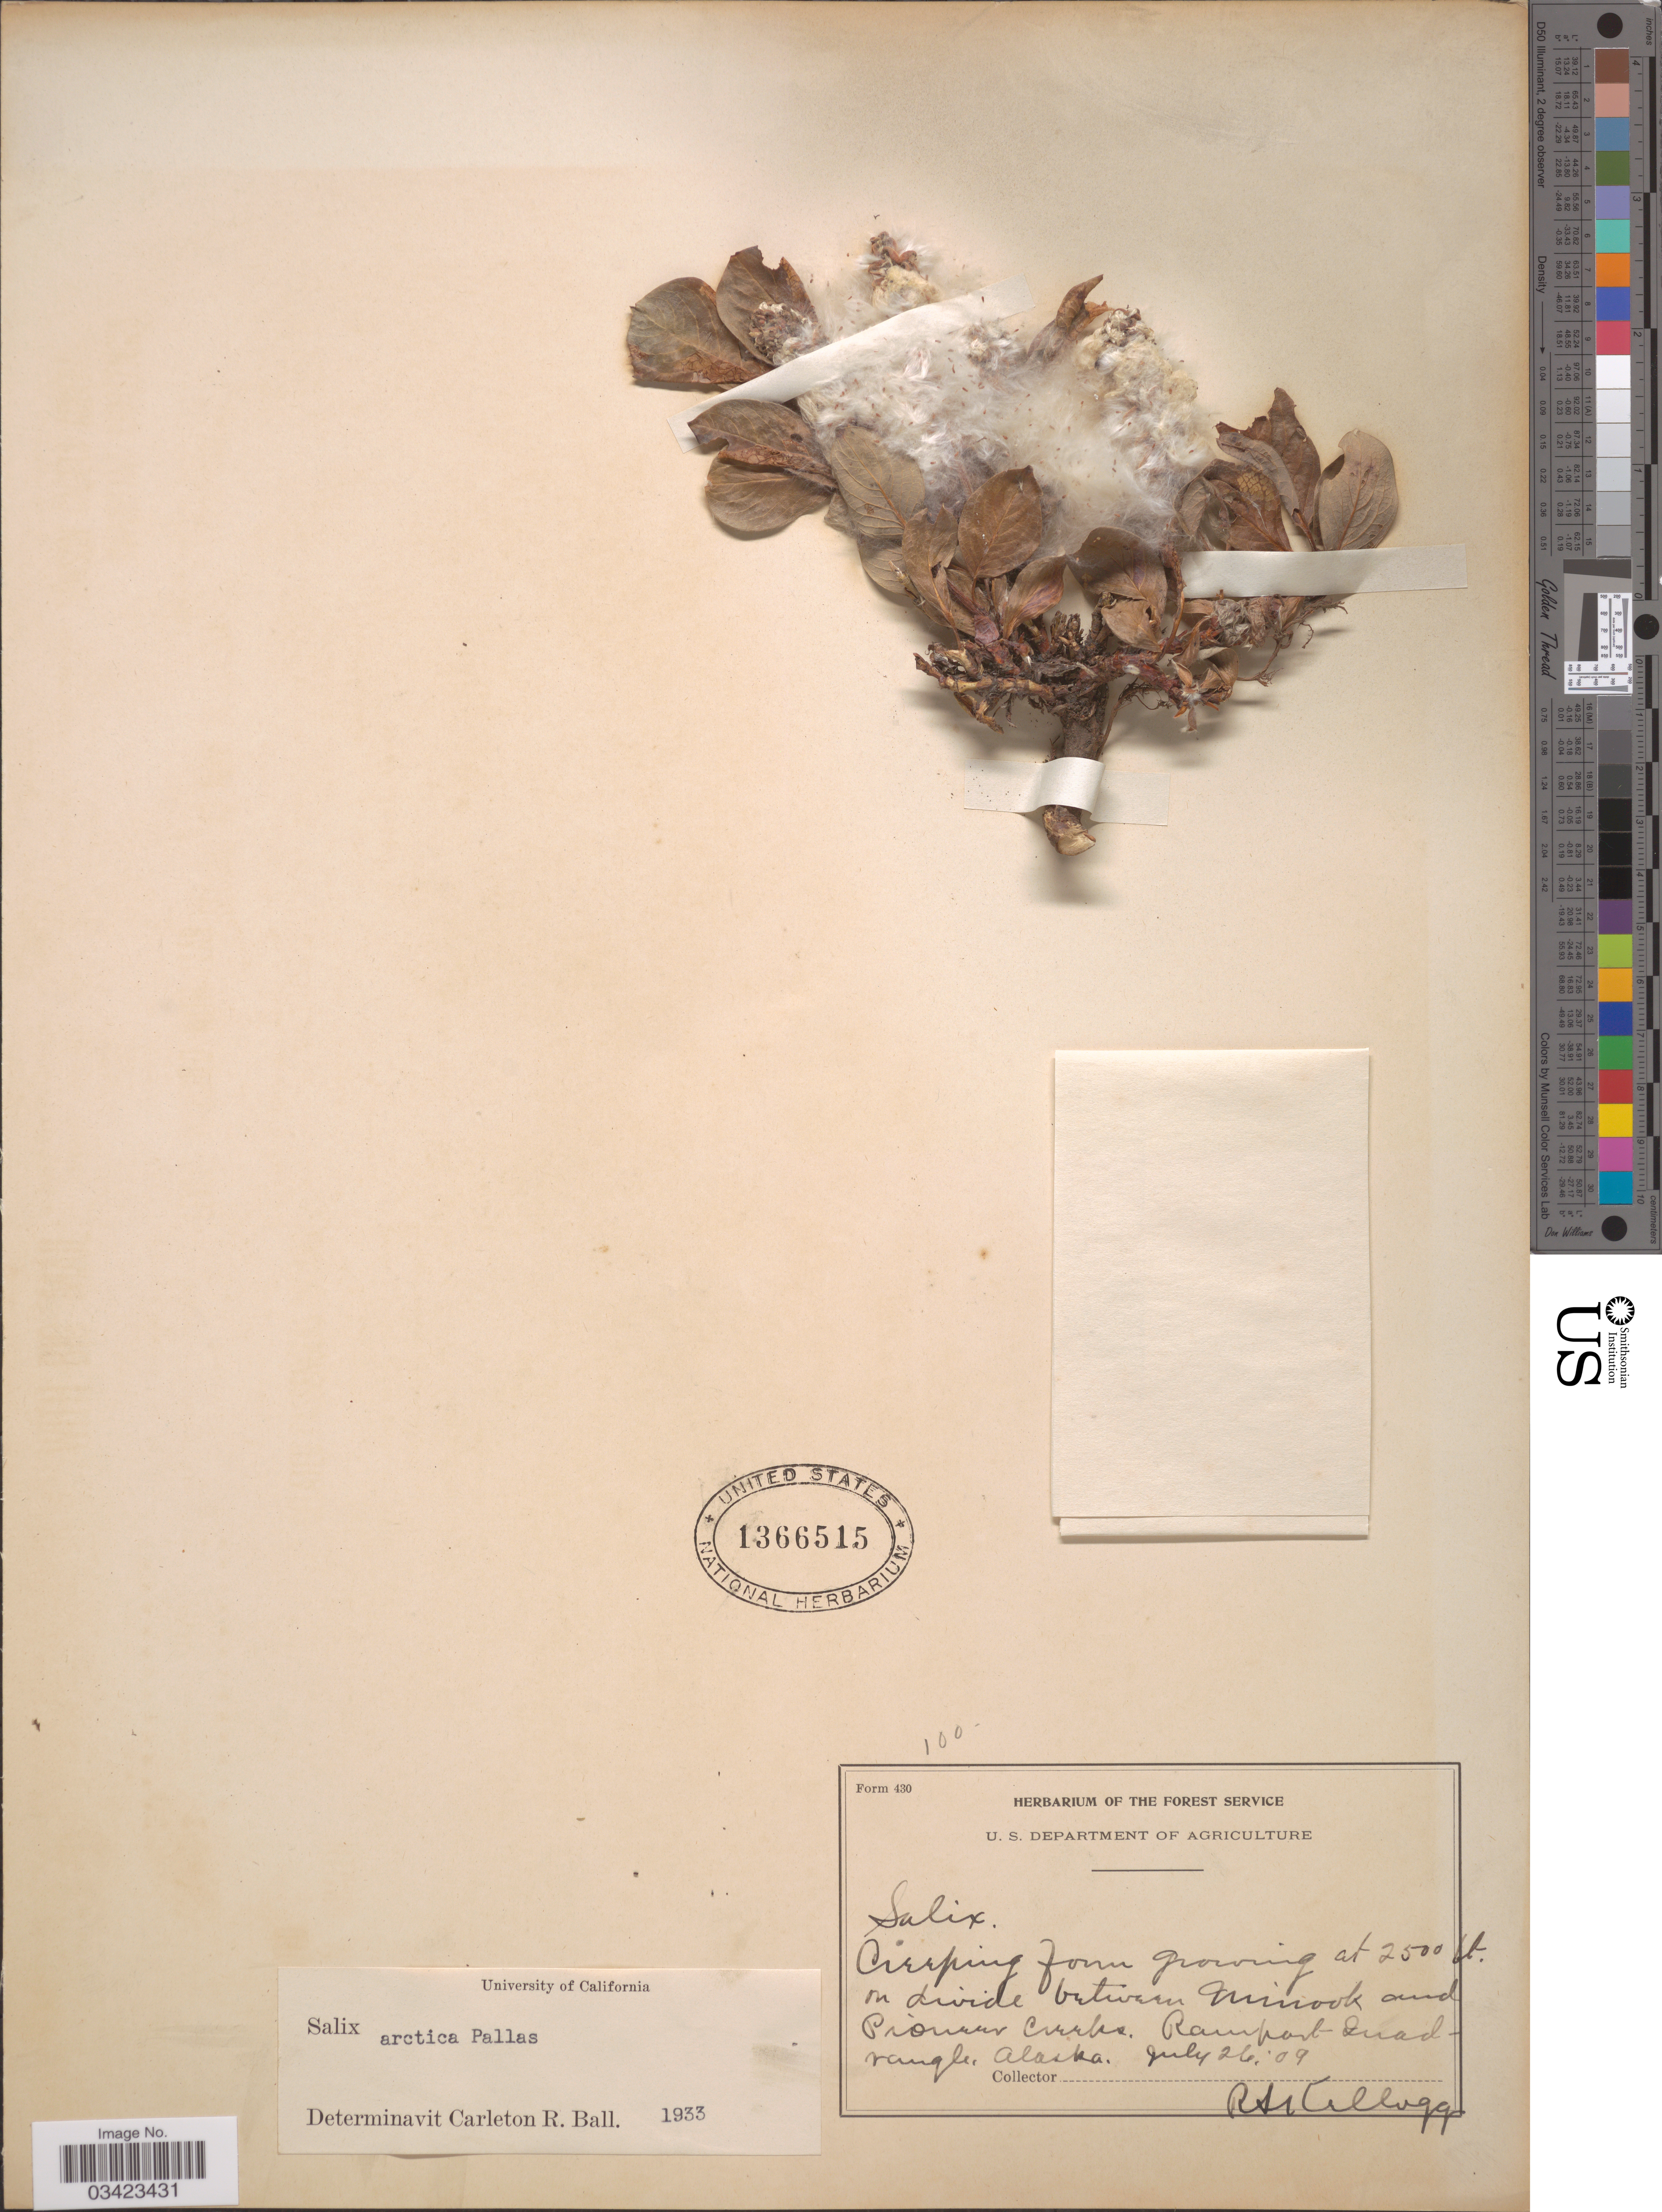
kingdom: Plantae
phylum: Tracheophyta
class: Magnoliopsida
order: Malpighiales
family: Salicaceae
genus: Salix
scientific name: Salix arctica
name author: Pall.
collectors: R. Kellogg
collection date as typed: Transcribed d/m/y: 26/7/9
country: United States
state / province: Alaska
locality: On divide between Minook and Pioneer Creeks. Rampant Quadrangle.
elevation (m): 762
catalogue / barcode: US 1366515